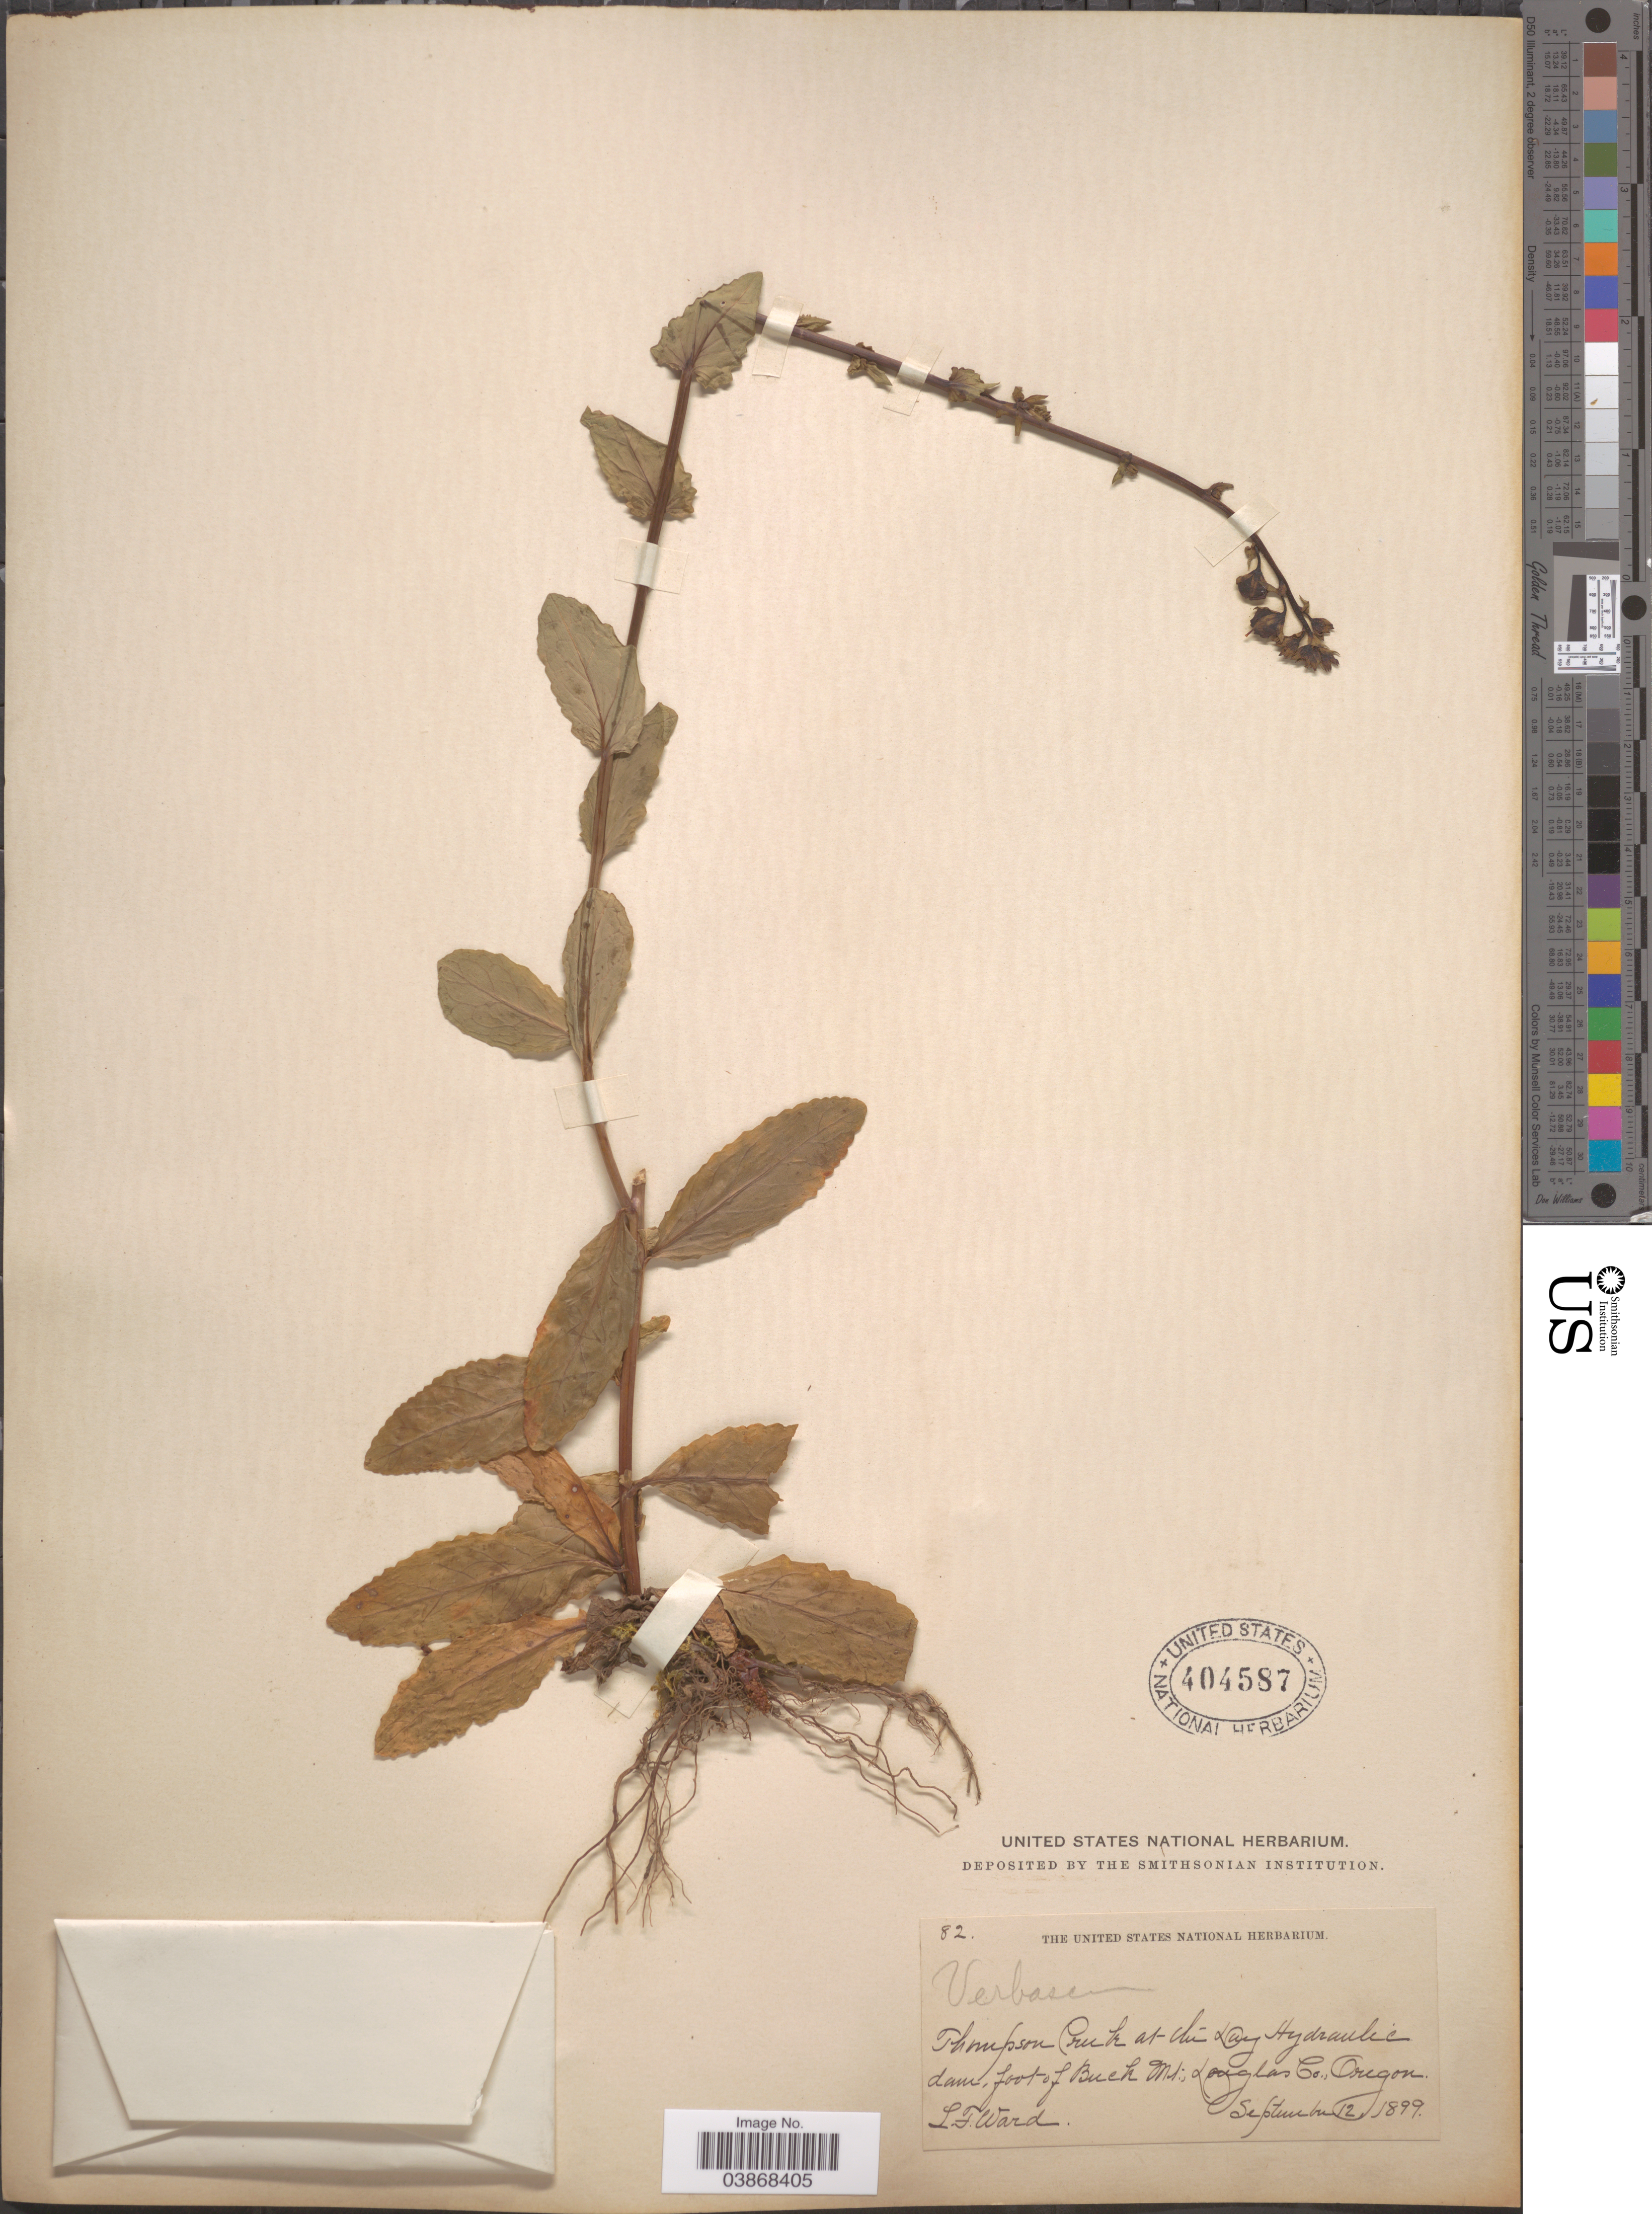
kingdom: Plantae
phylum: Tracheophyta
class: Magnoliopsida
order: Lamiales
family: Scrophulariaceae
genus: Verbascum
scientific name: Verbascum blattaria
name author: L.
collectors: L. Ward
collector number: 82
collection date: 1899-09-12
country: United States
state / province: Oregon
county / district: Douglas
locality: Thompson Creek at the Day Hydraulic dam, foot of Buck Mt., Douglas Co.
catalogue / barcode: US 404587